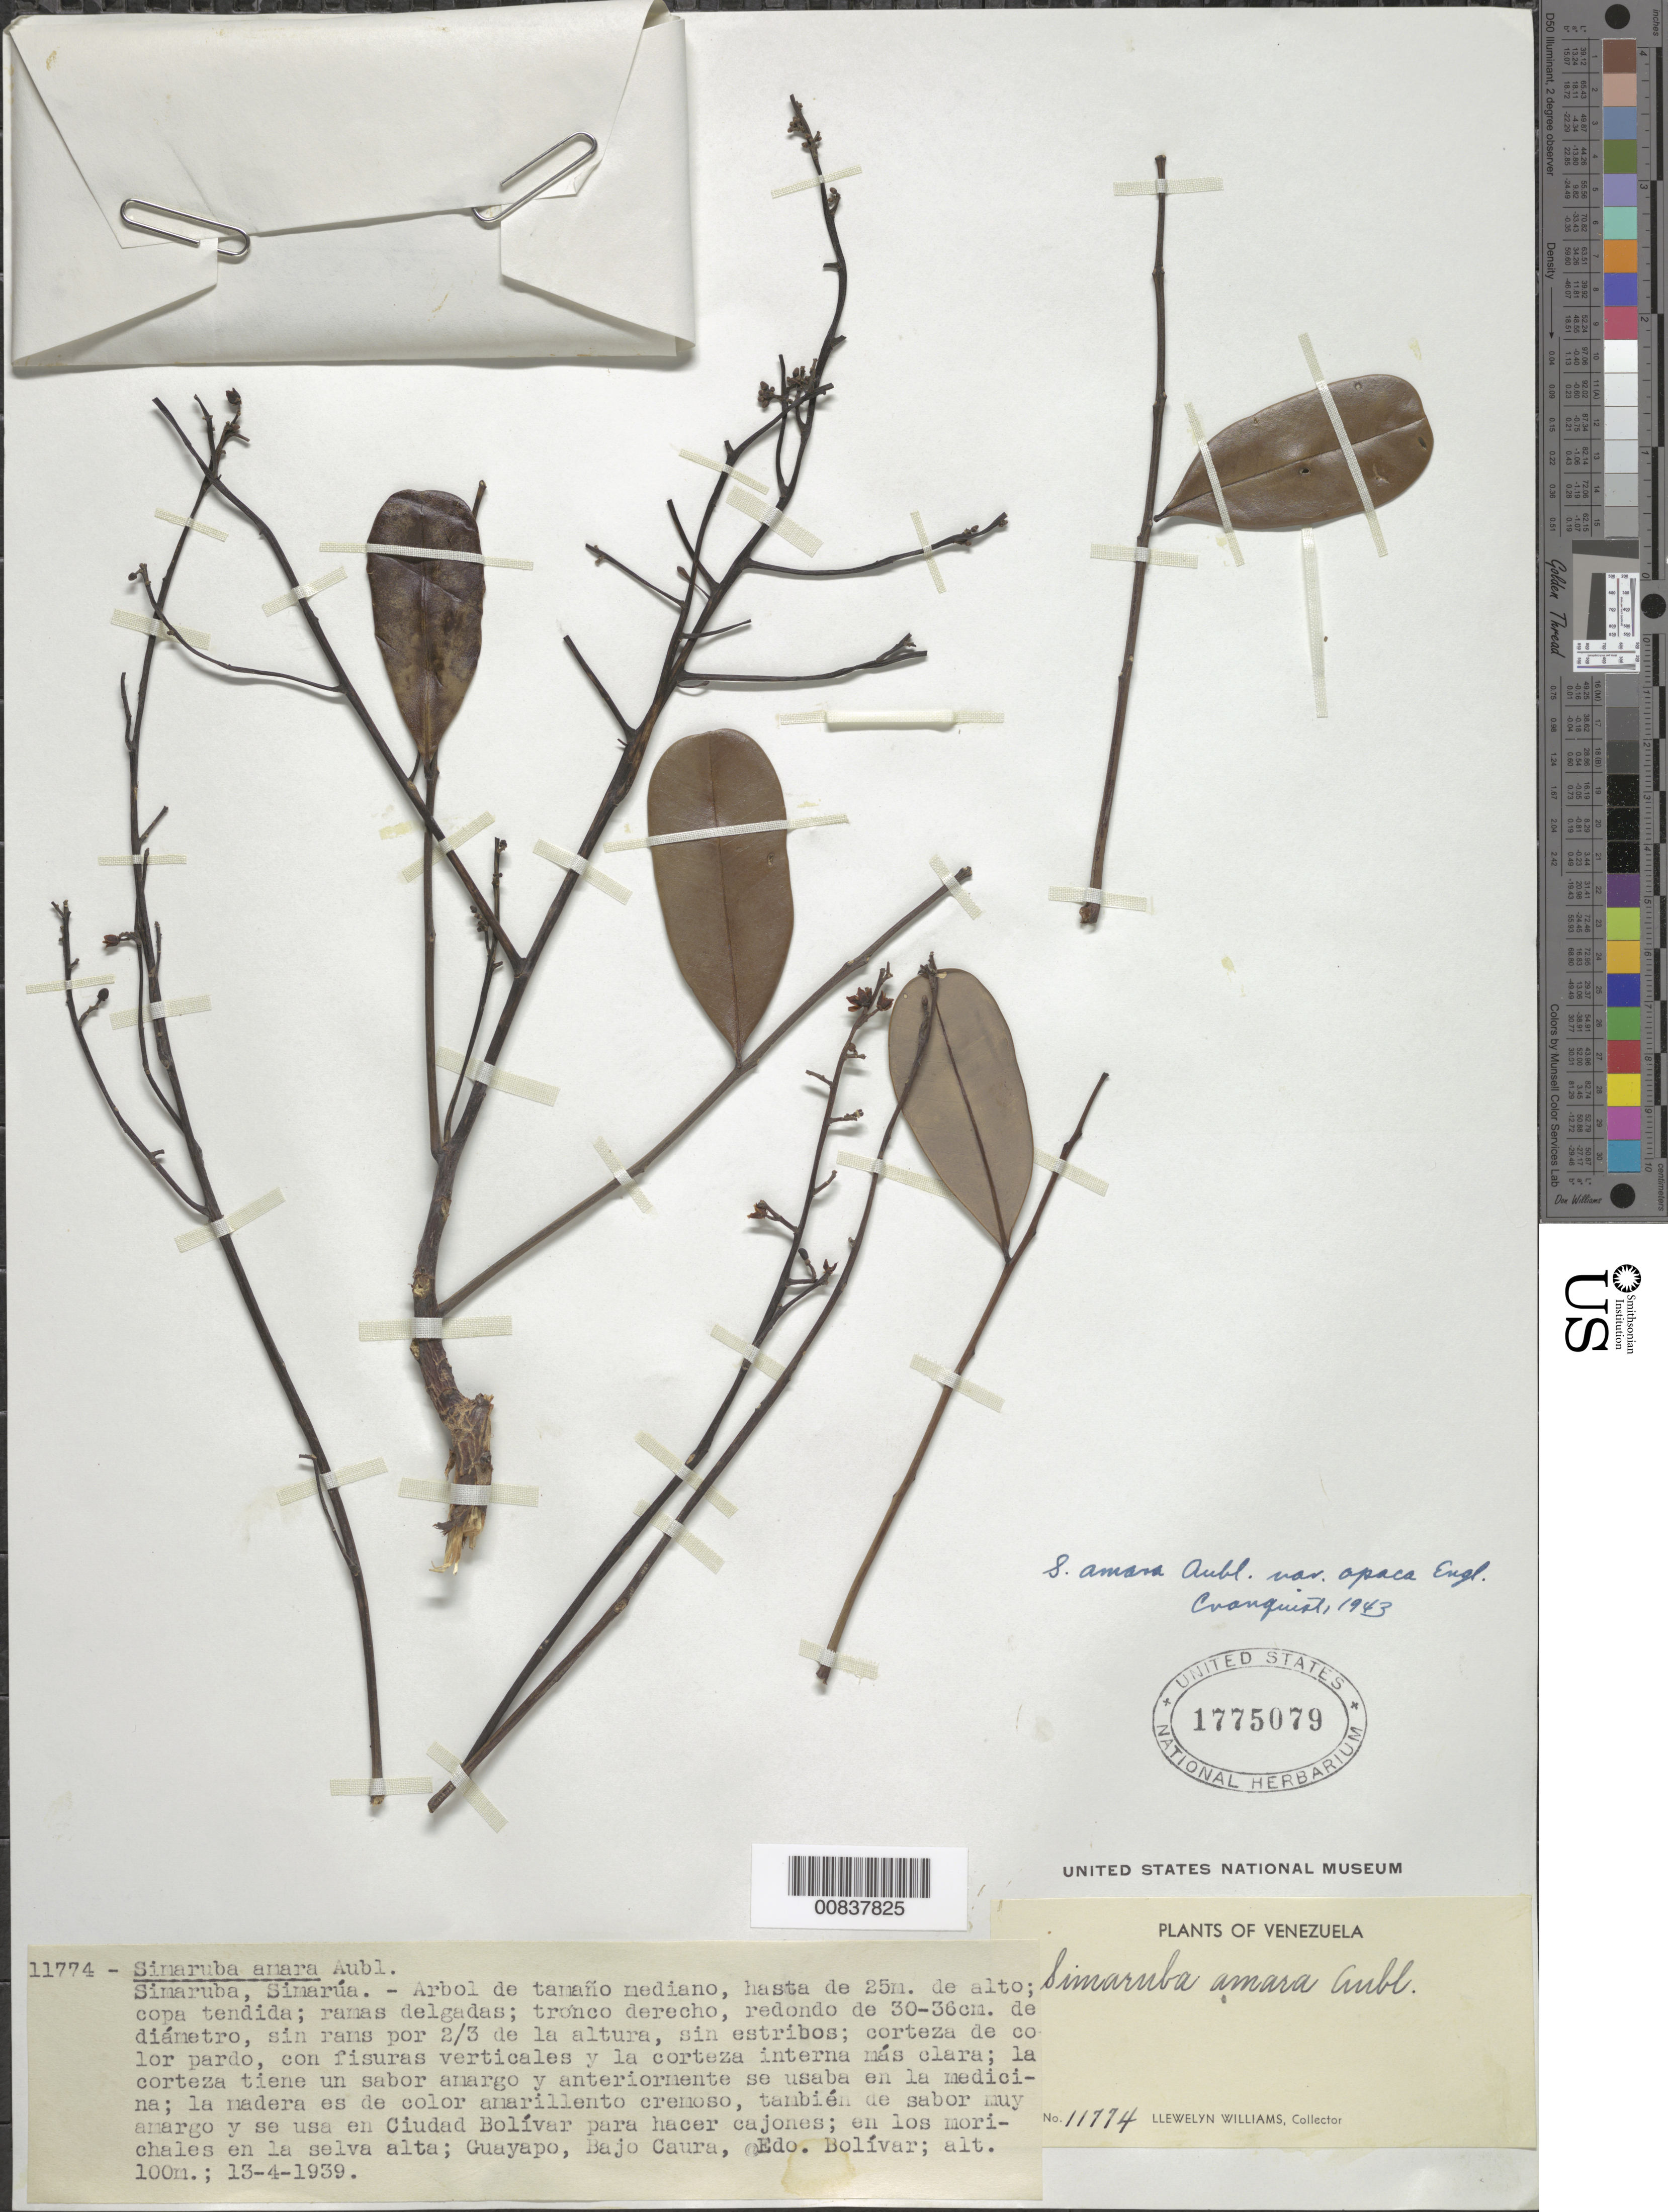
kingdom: Plantae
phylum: Tracheophyta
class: Magnoliopsida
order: Sapindales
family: Simaroubaceae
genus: Simarouba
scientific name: Simarouba amara var. opaca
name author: Engl.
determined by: Cronquist, A. J.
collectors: Ll. Williams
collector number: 11774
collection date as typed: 13-Apr-39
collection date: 1939-04-13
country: Venezuela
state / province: Bolívar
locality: Guayapo, Bajo Caura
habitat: Morichales en la selva alta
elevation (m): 100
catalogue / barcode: US 1775079